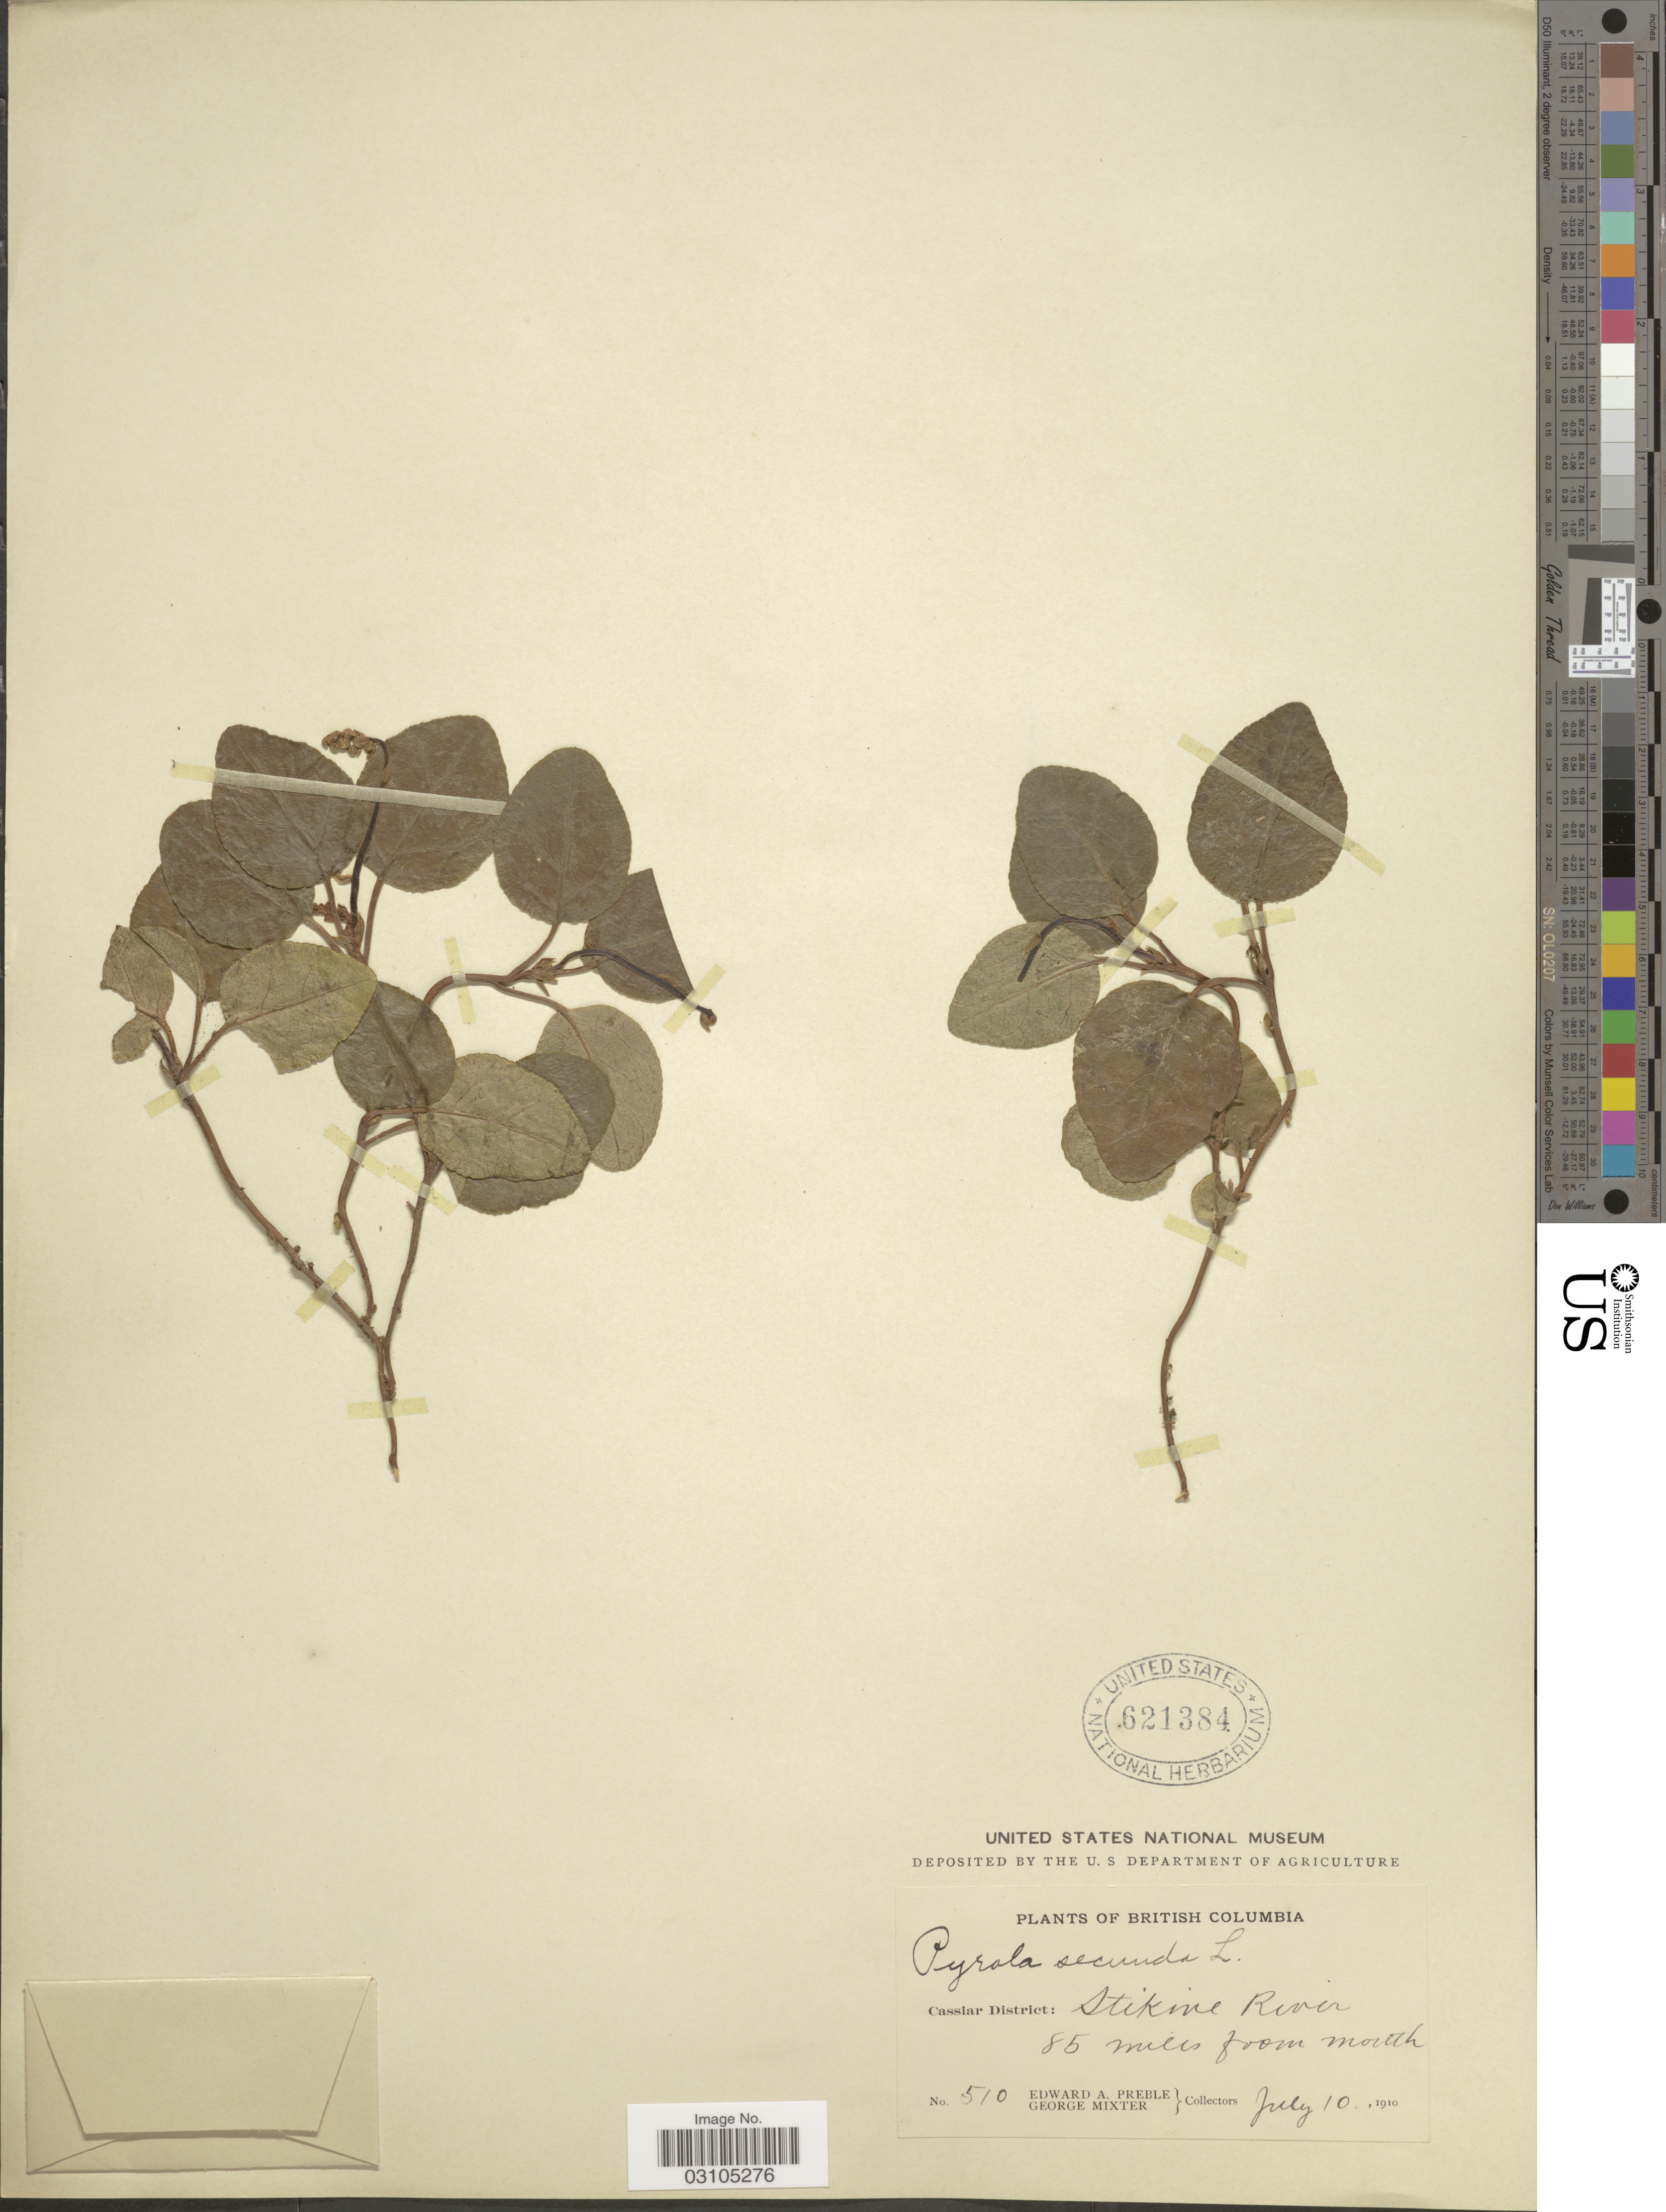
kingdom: Plantae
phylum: Tracheophyta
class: Magnoliopsida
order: Ericales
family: Ericaceae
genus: Orthilia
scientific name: Orthilia secunda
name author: (L.) House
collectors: E. Preble & G. Mixter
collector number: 510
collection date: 1910-07-10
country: Canada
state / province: British Columbia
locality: Cassiar District: Stikine River 85 miles from mouth.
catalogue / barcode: US 621384